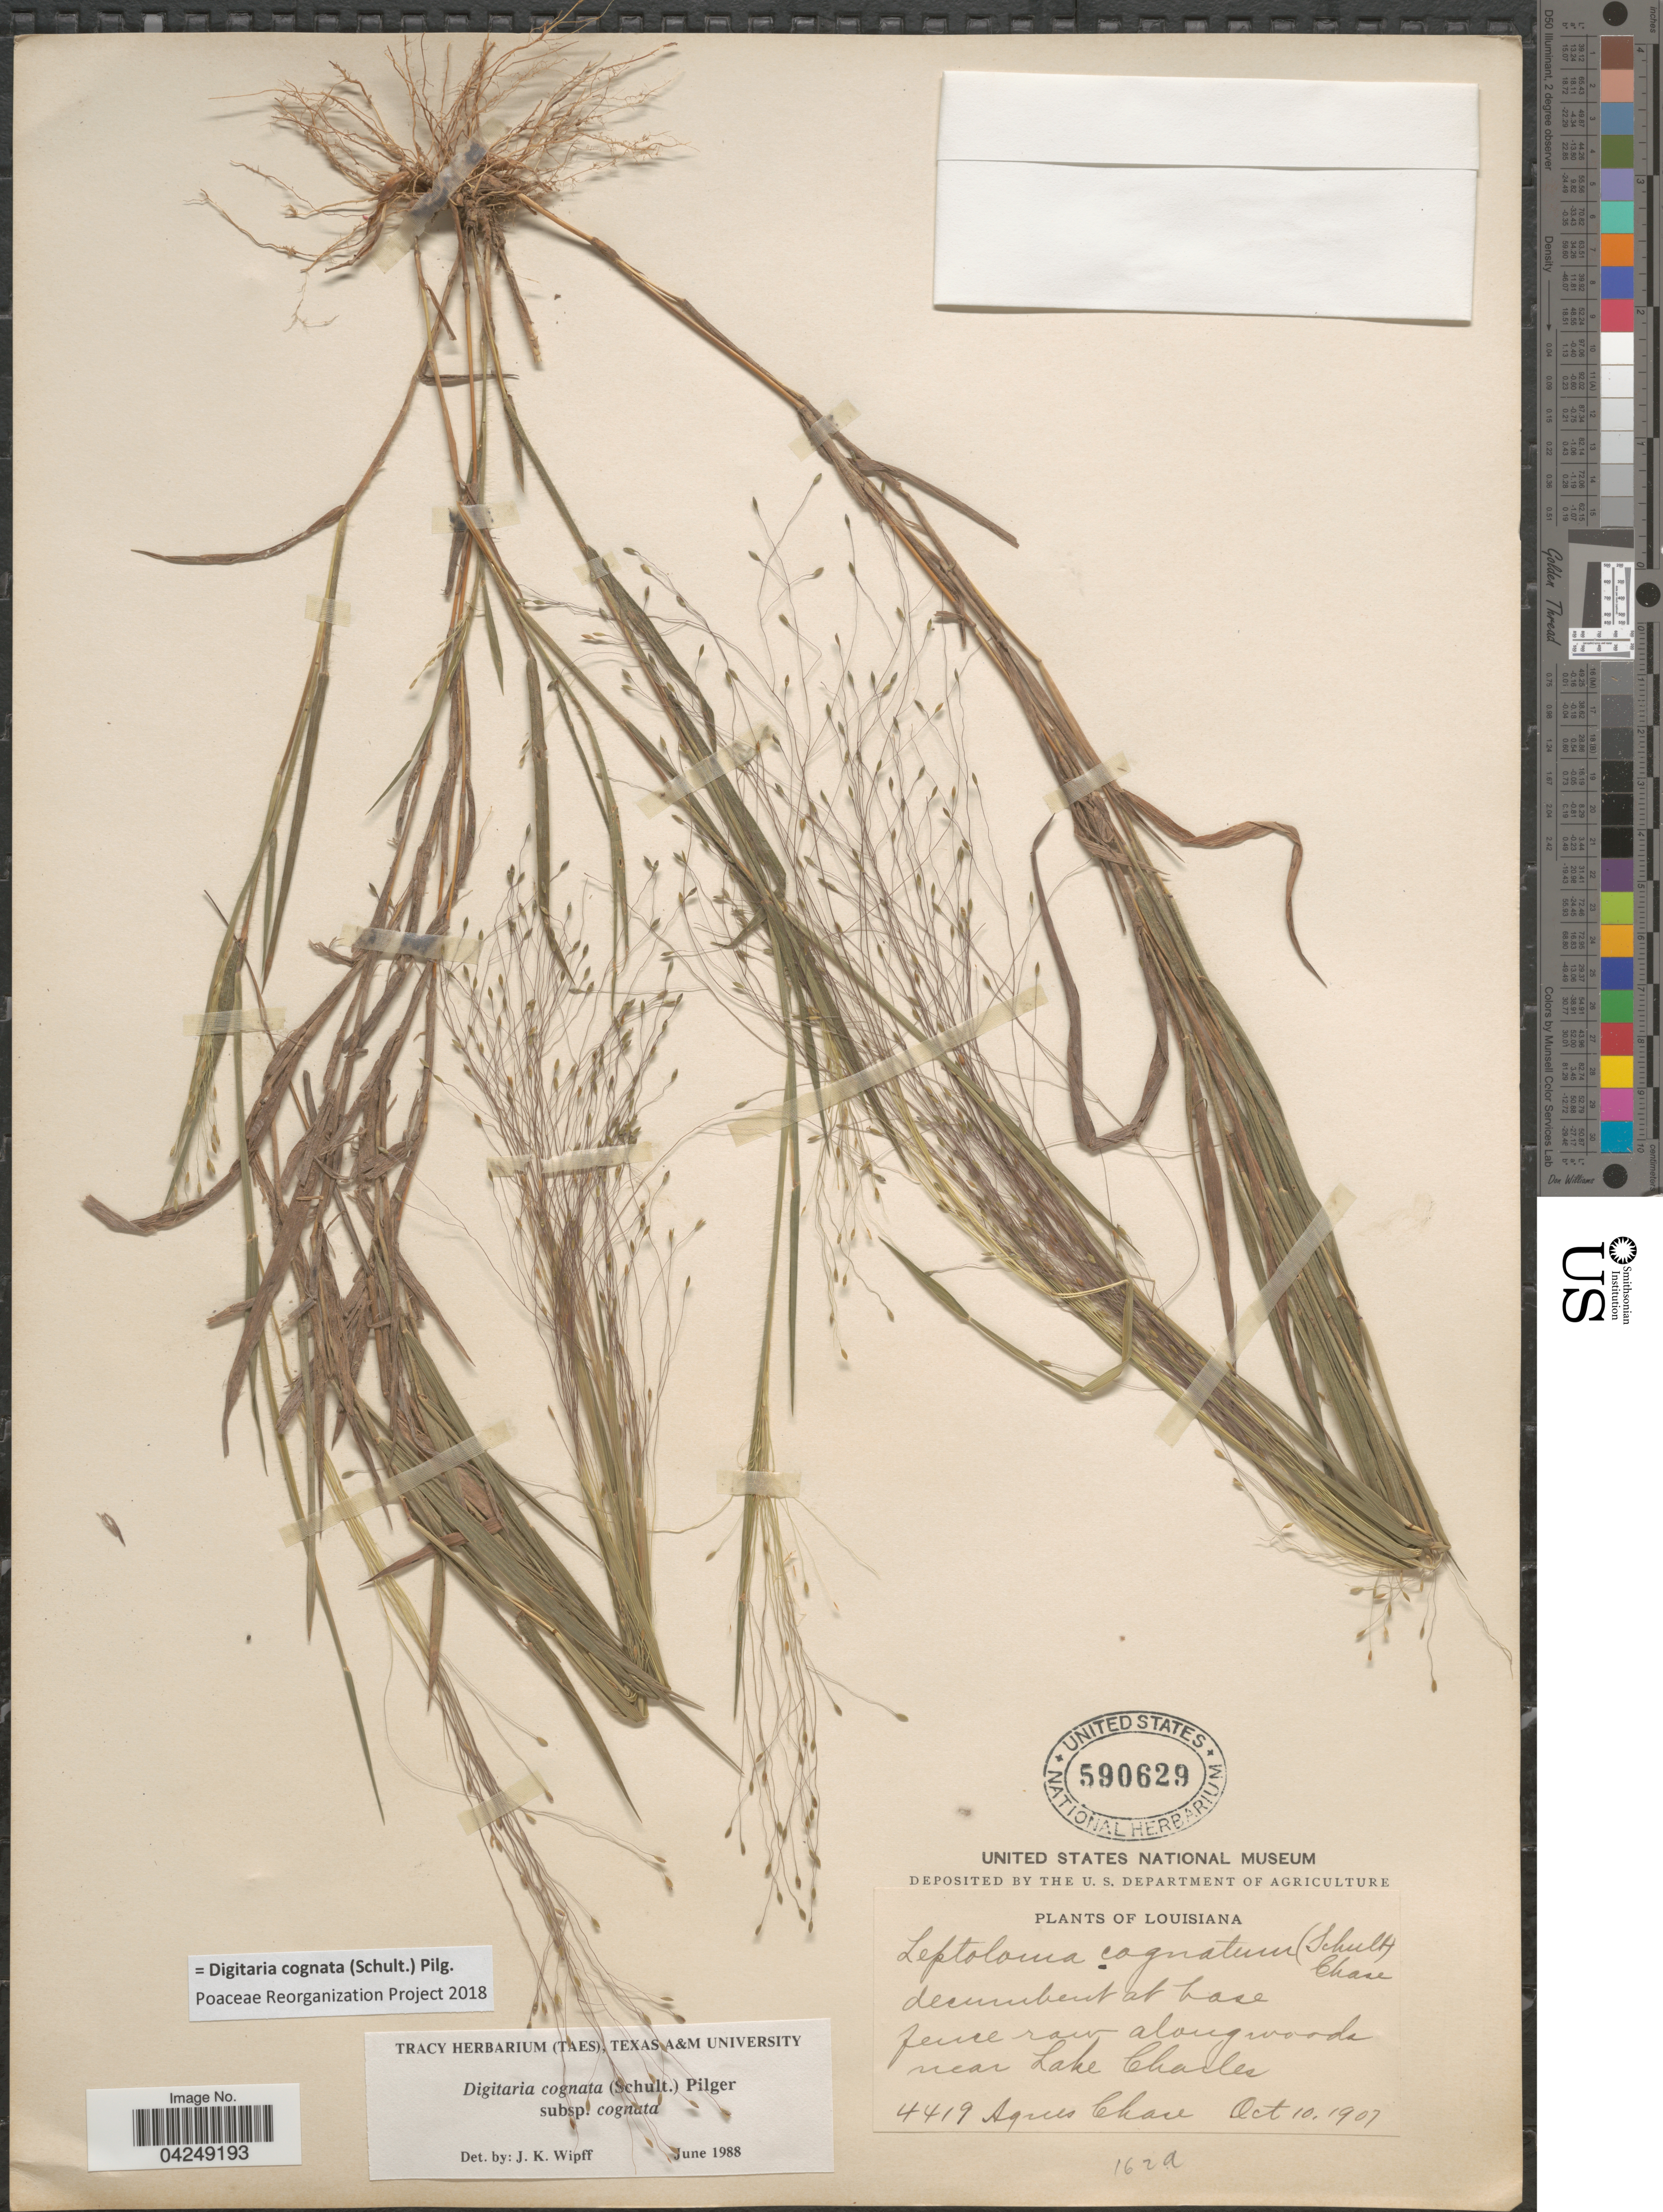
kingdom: Plantae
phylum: Tracheophyta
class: Liliopsida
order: Poales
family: Poaceae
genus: Digitaria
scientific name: Digitaria cognata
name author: (Scult.) Pilg.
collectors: A. Chase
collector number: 4419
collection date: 1907-10-10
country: United States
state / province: Louisiana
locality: Fence raw along woods near Lake Charles.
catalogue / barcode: US 590629